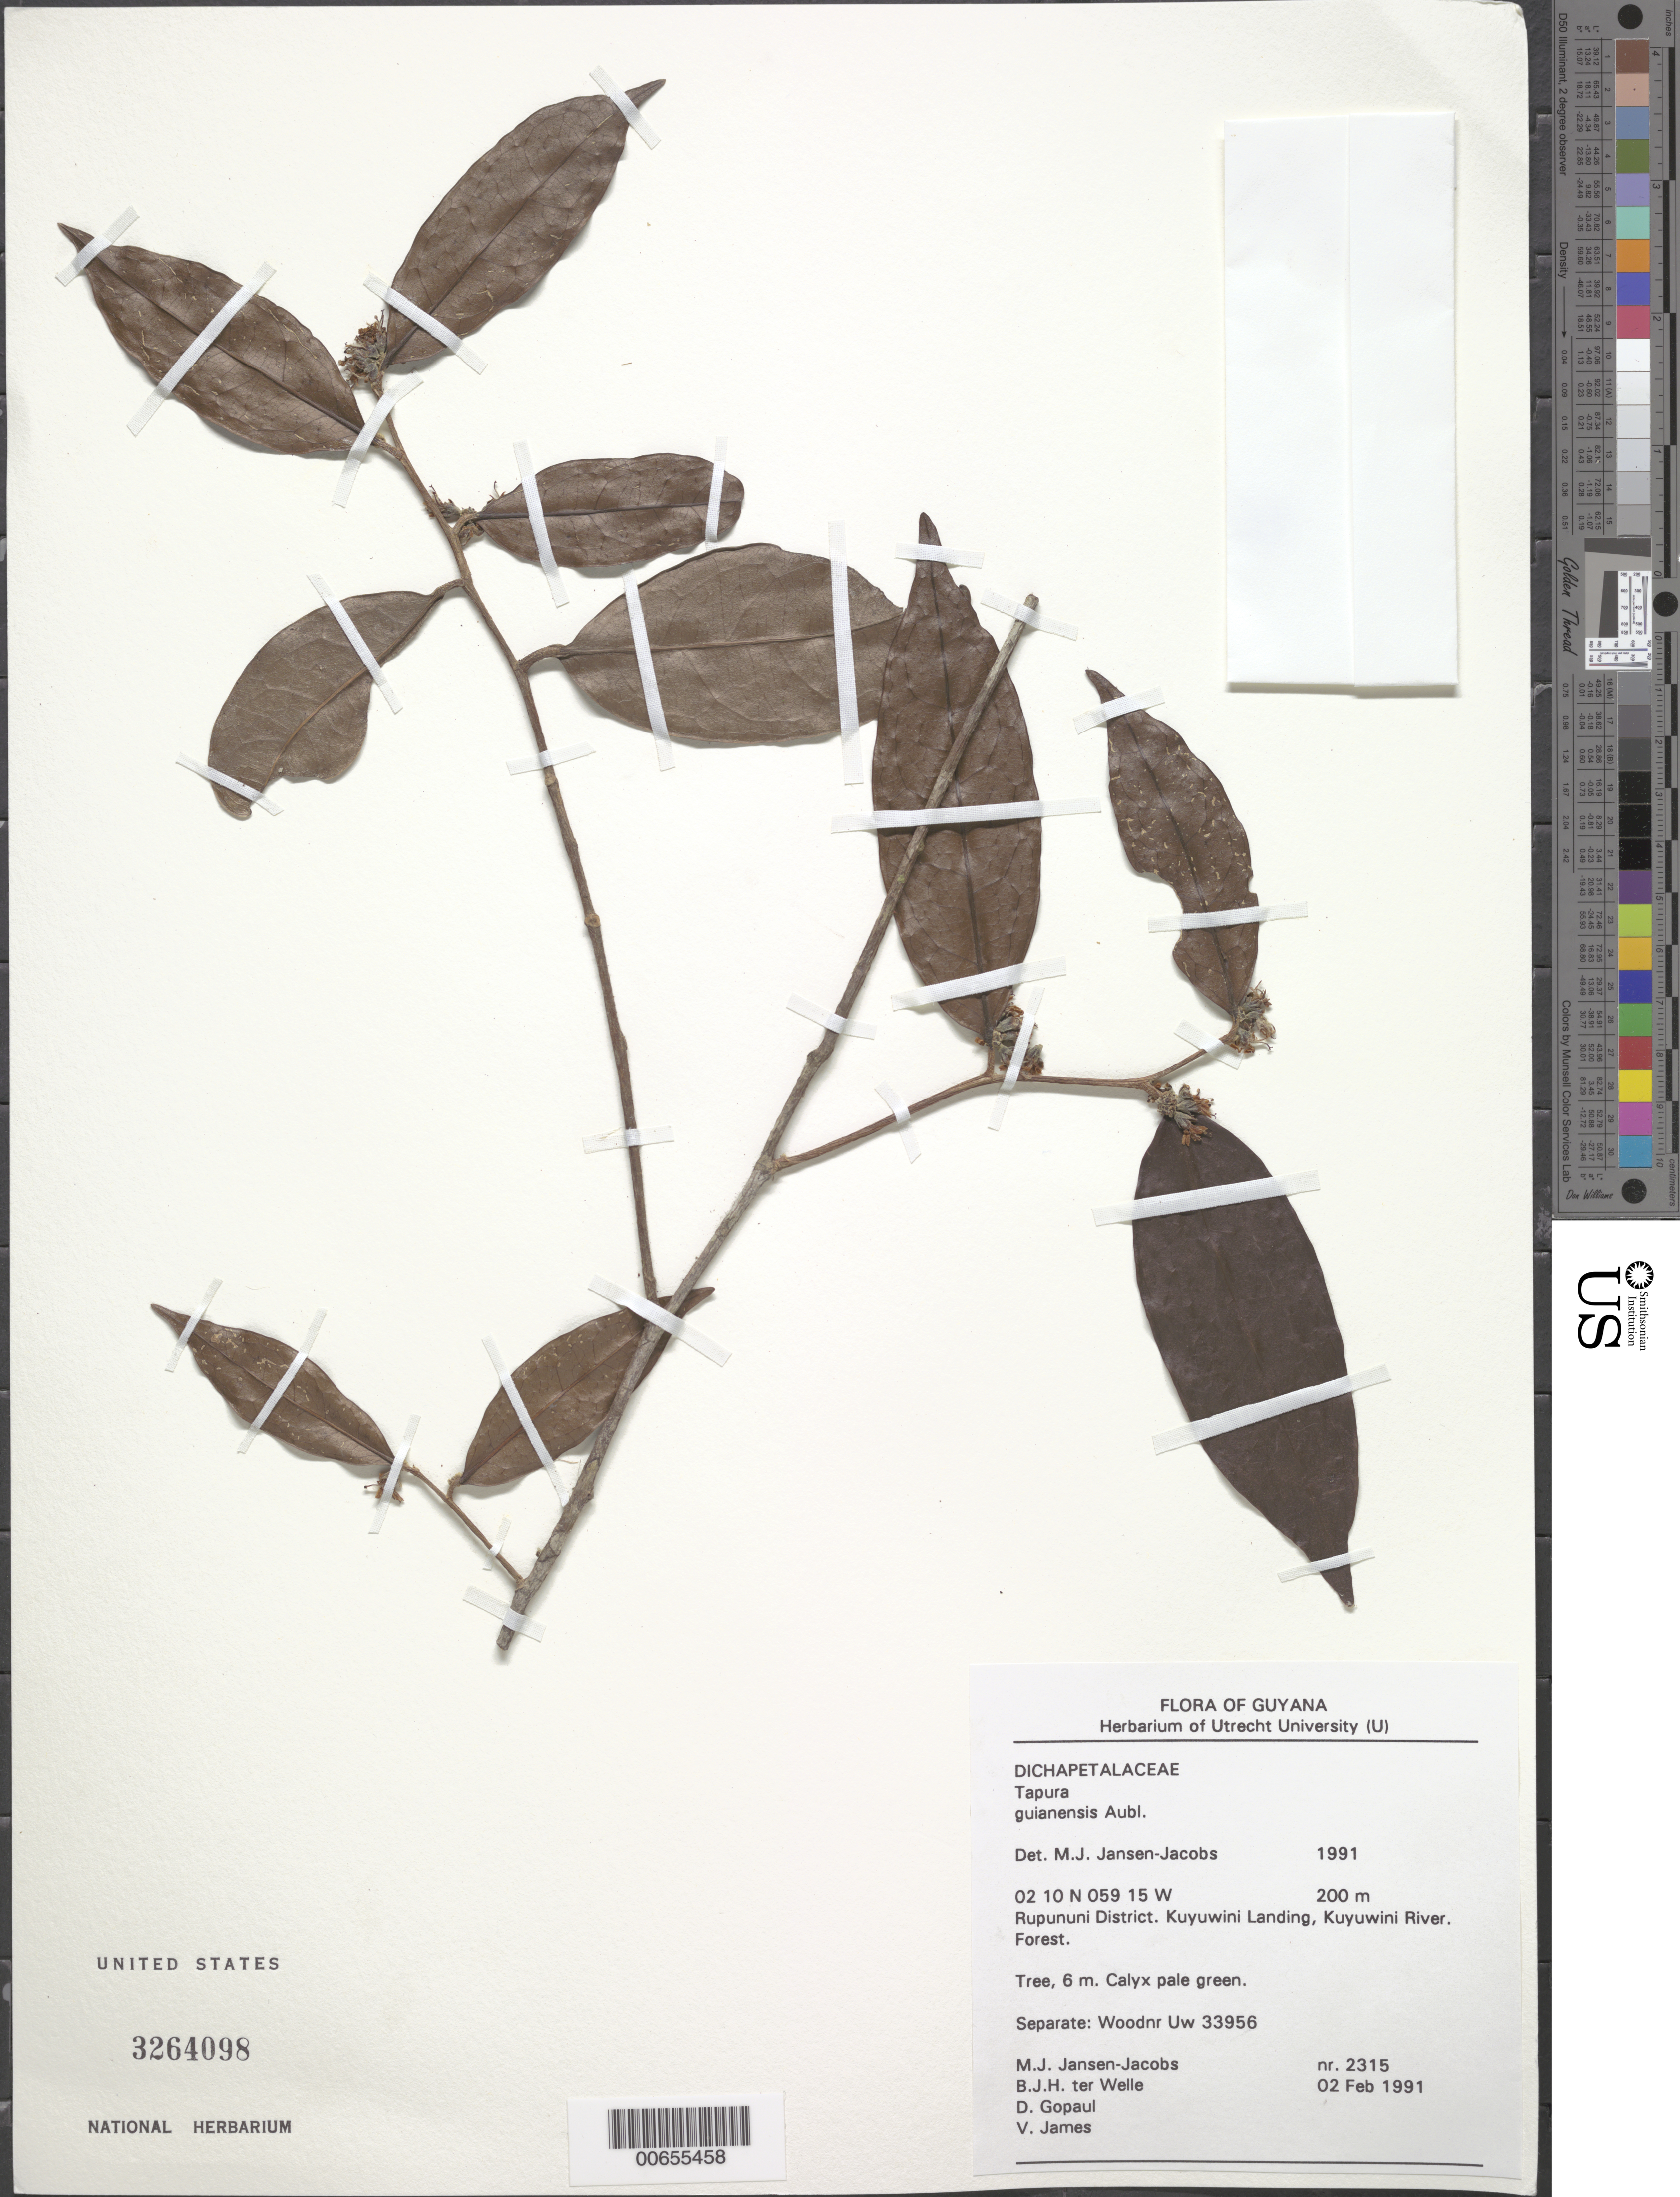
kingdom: Plantae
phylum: Tracheophyta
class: Magnoliopsida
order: Malpighiales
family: Dichapetalaceae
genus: Tapura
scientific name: Tapura guianensis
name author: Aubl.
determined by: Jansen-Jacobs, M. J., (U), Nationaal Herbarium Nederland, Utrecht University branch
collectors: M. J. Jansen-Jacobs, B. Welle, D. Gopaul & V. James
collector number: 2315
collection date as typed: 2-Feb-91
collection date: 1991-02-02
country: Guyana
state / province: U. Takutu-U. Essequibo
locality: Kuyuwini Landing, Kuyuwini River, Rupununi District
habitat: Forest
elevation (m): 200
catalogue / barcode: US 3264098